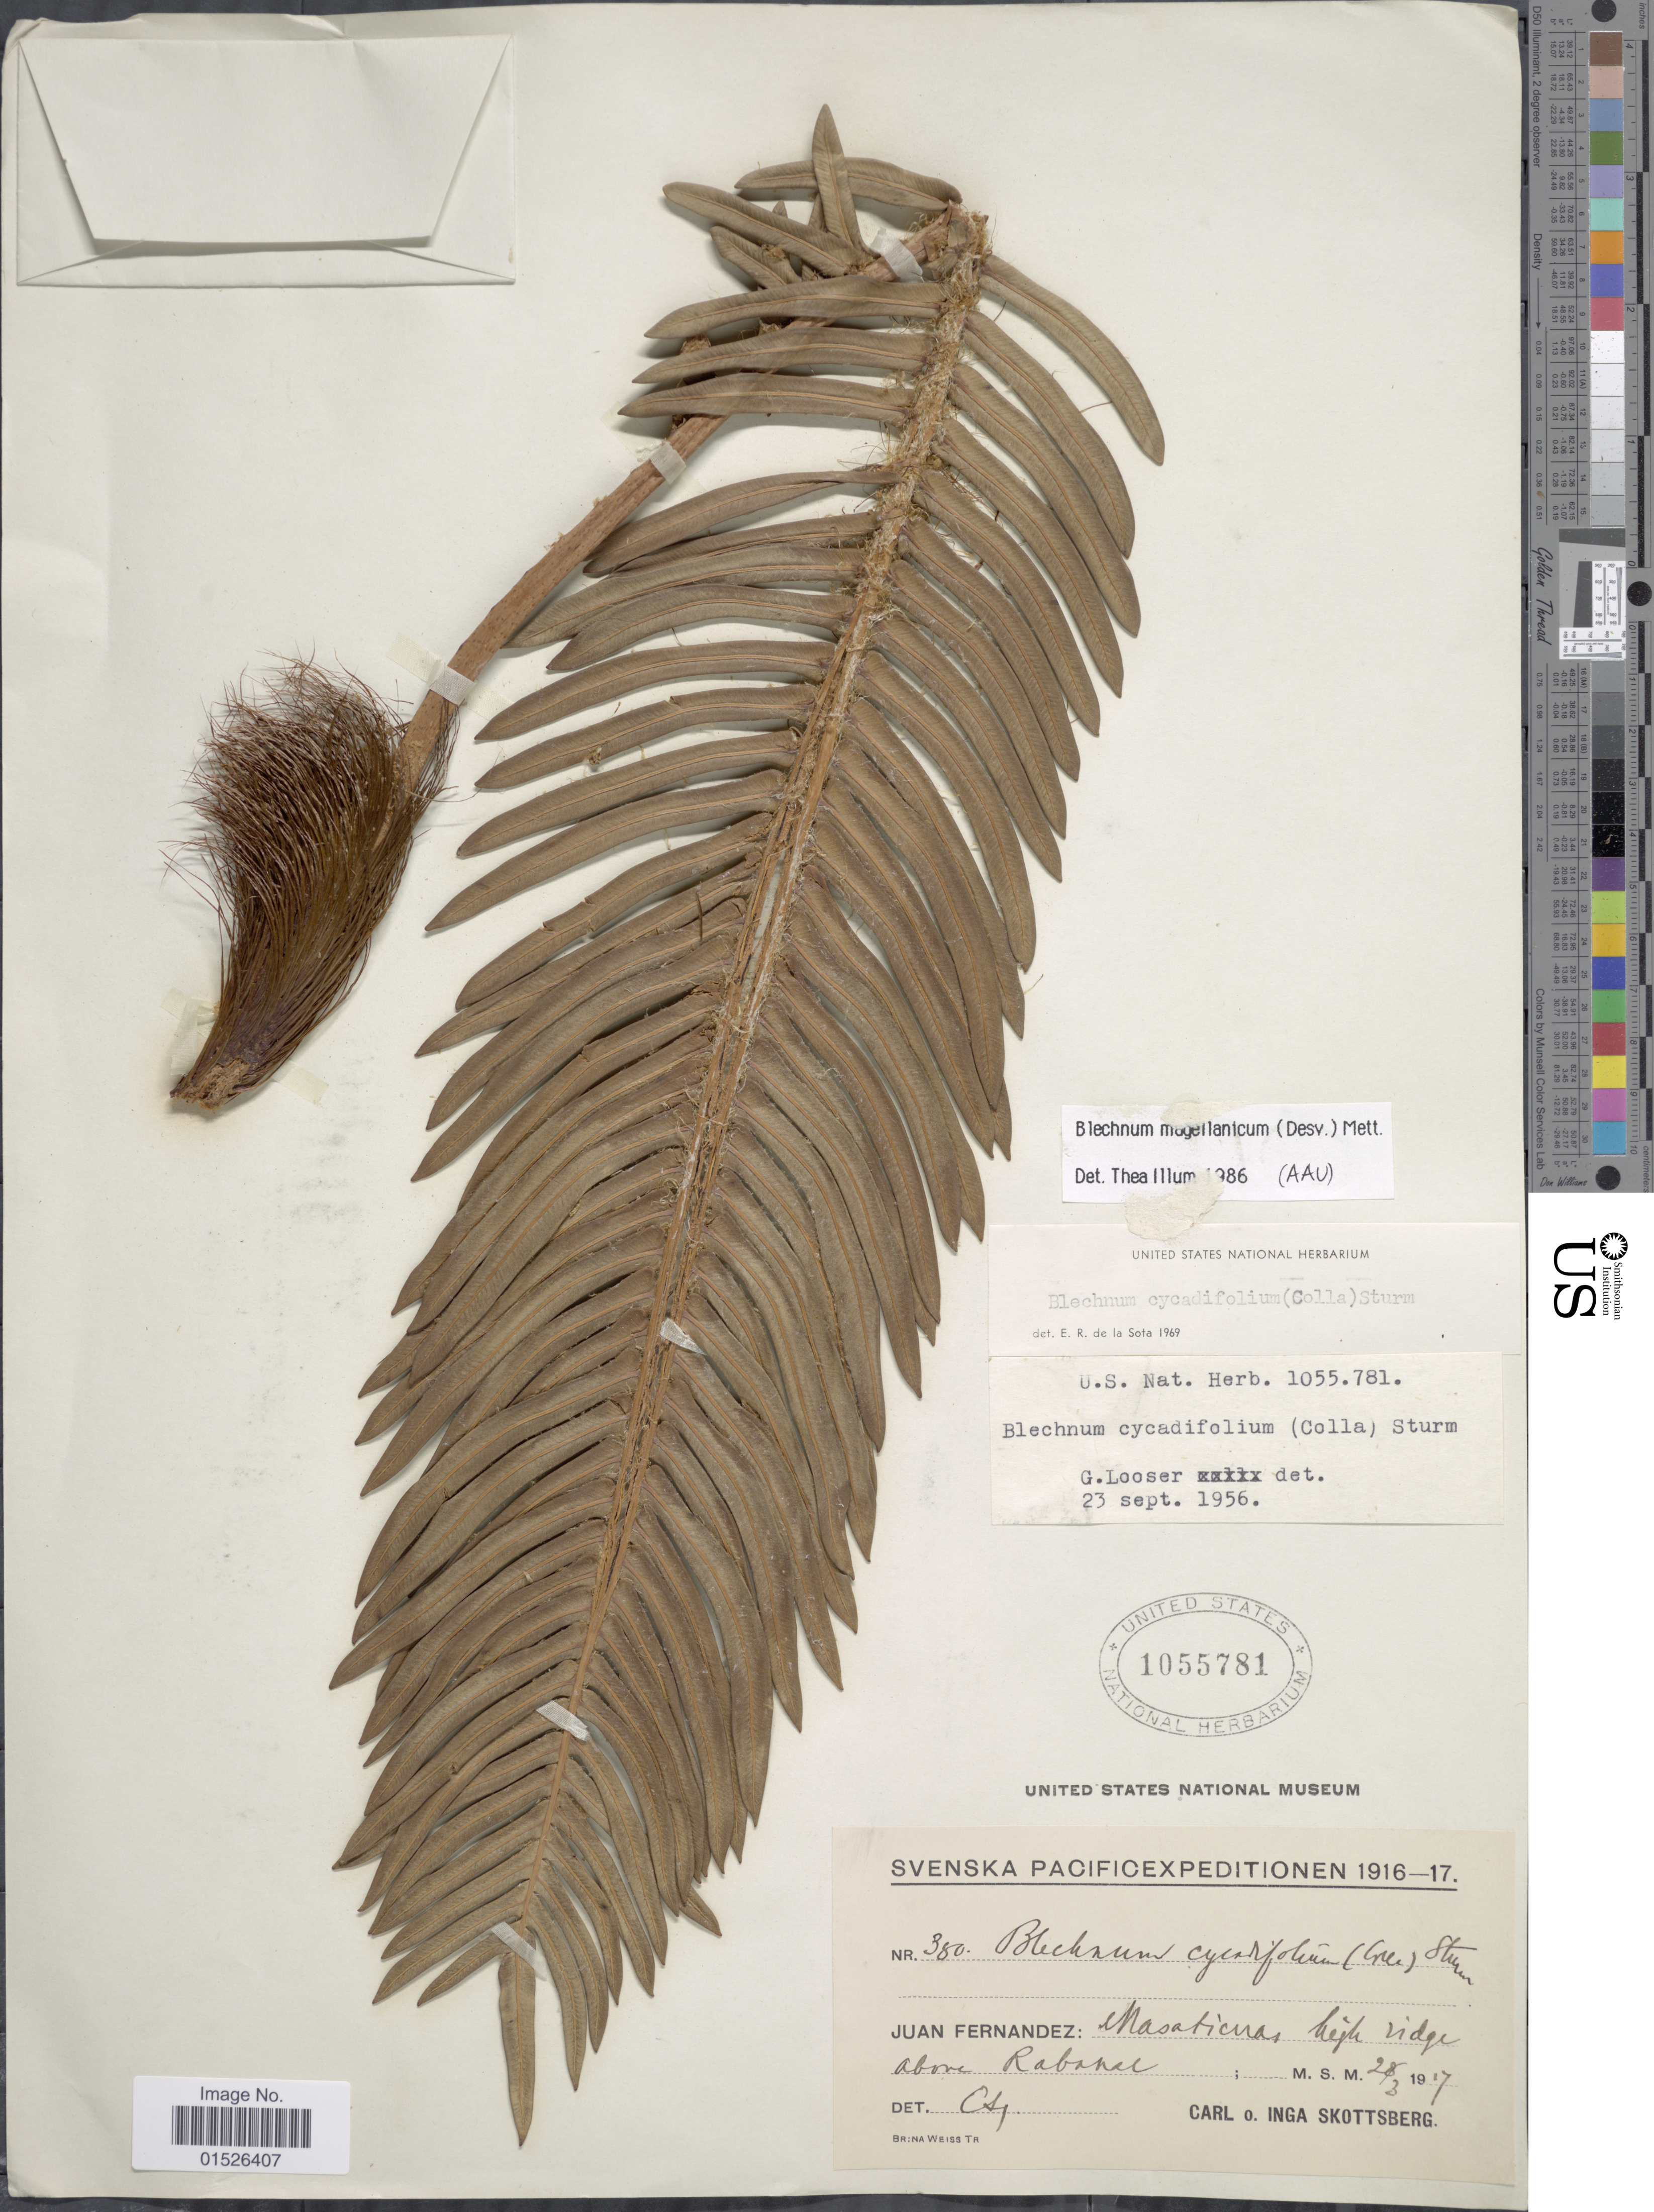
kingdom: Plantae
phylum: Tracheophyta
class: Polypodiopsida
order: Polypodiales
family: Blechnaceae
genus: Blechnum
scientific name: Blechnum magellanicum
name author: Mett.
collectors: C. Skottsberg & I. Skottsberg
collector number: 380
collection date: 1917-03-28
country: Chile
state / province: Valparaíso (V)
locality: Juan Fernandez: Masatierra, high ridge above Rabanal.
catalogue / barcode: US 1055781